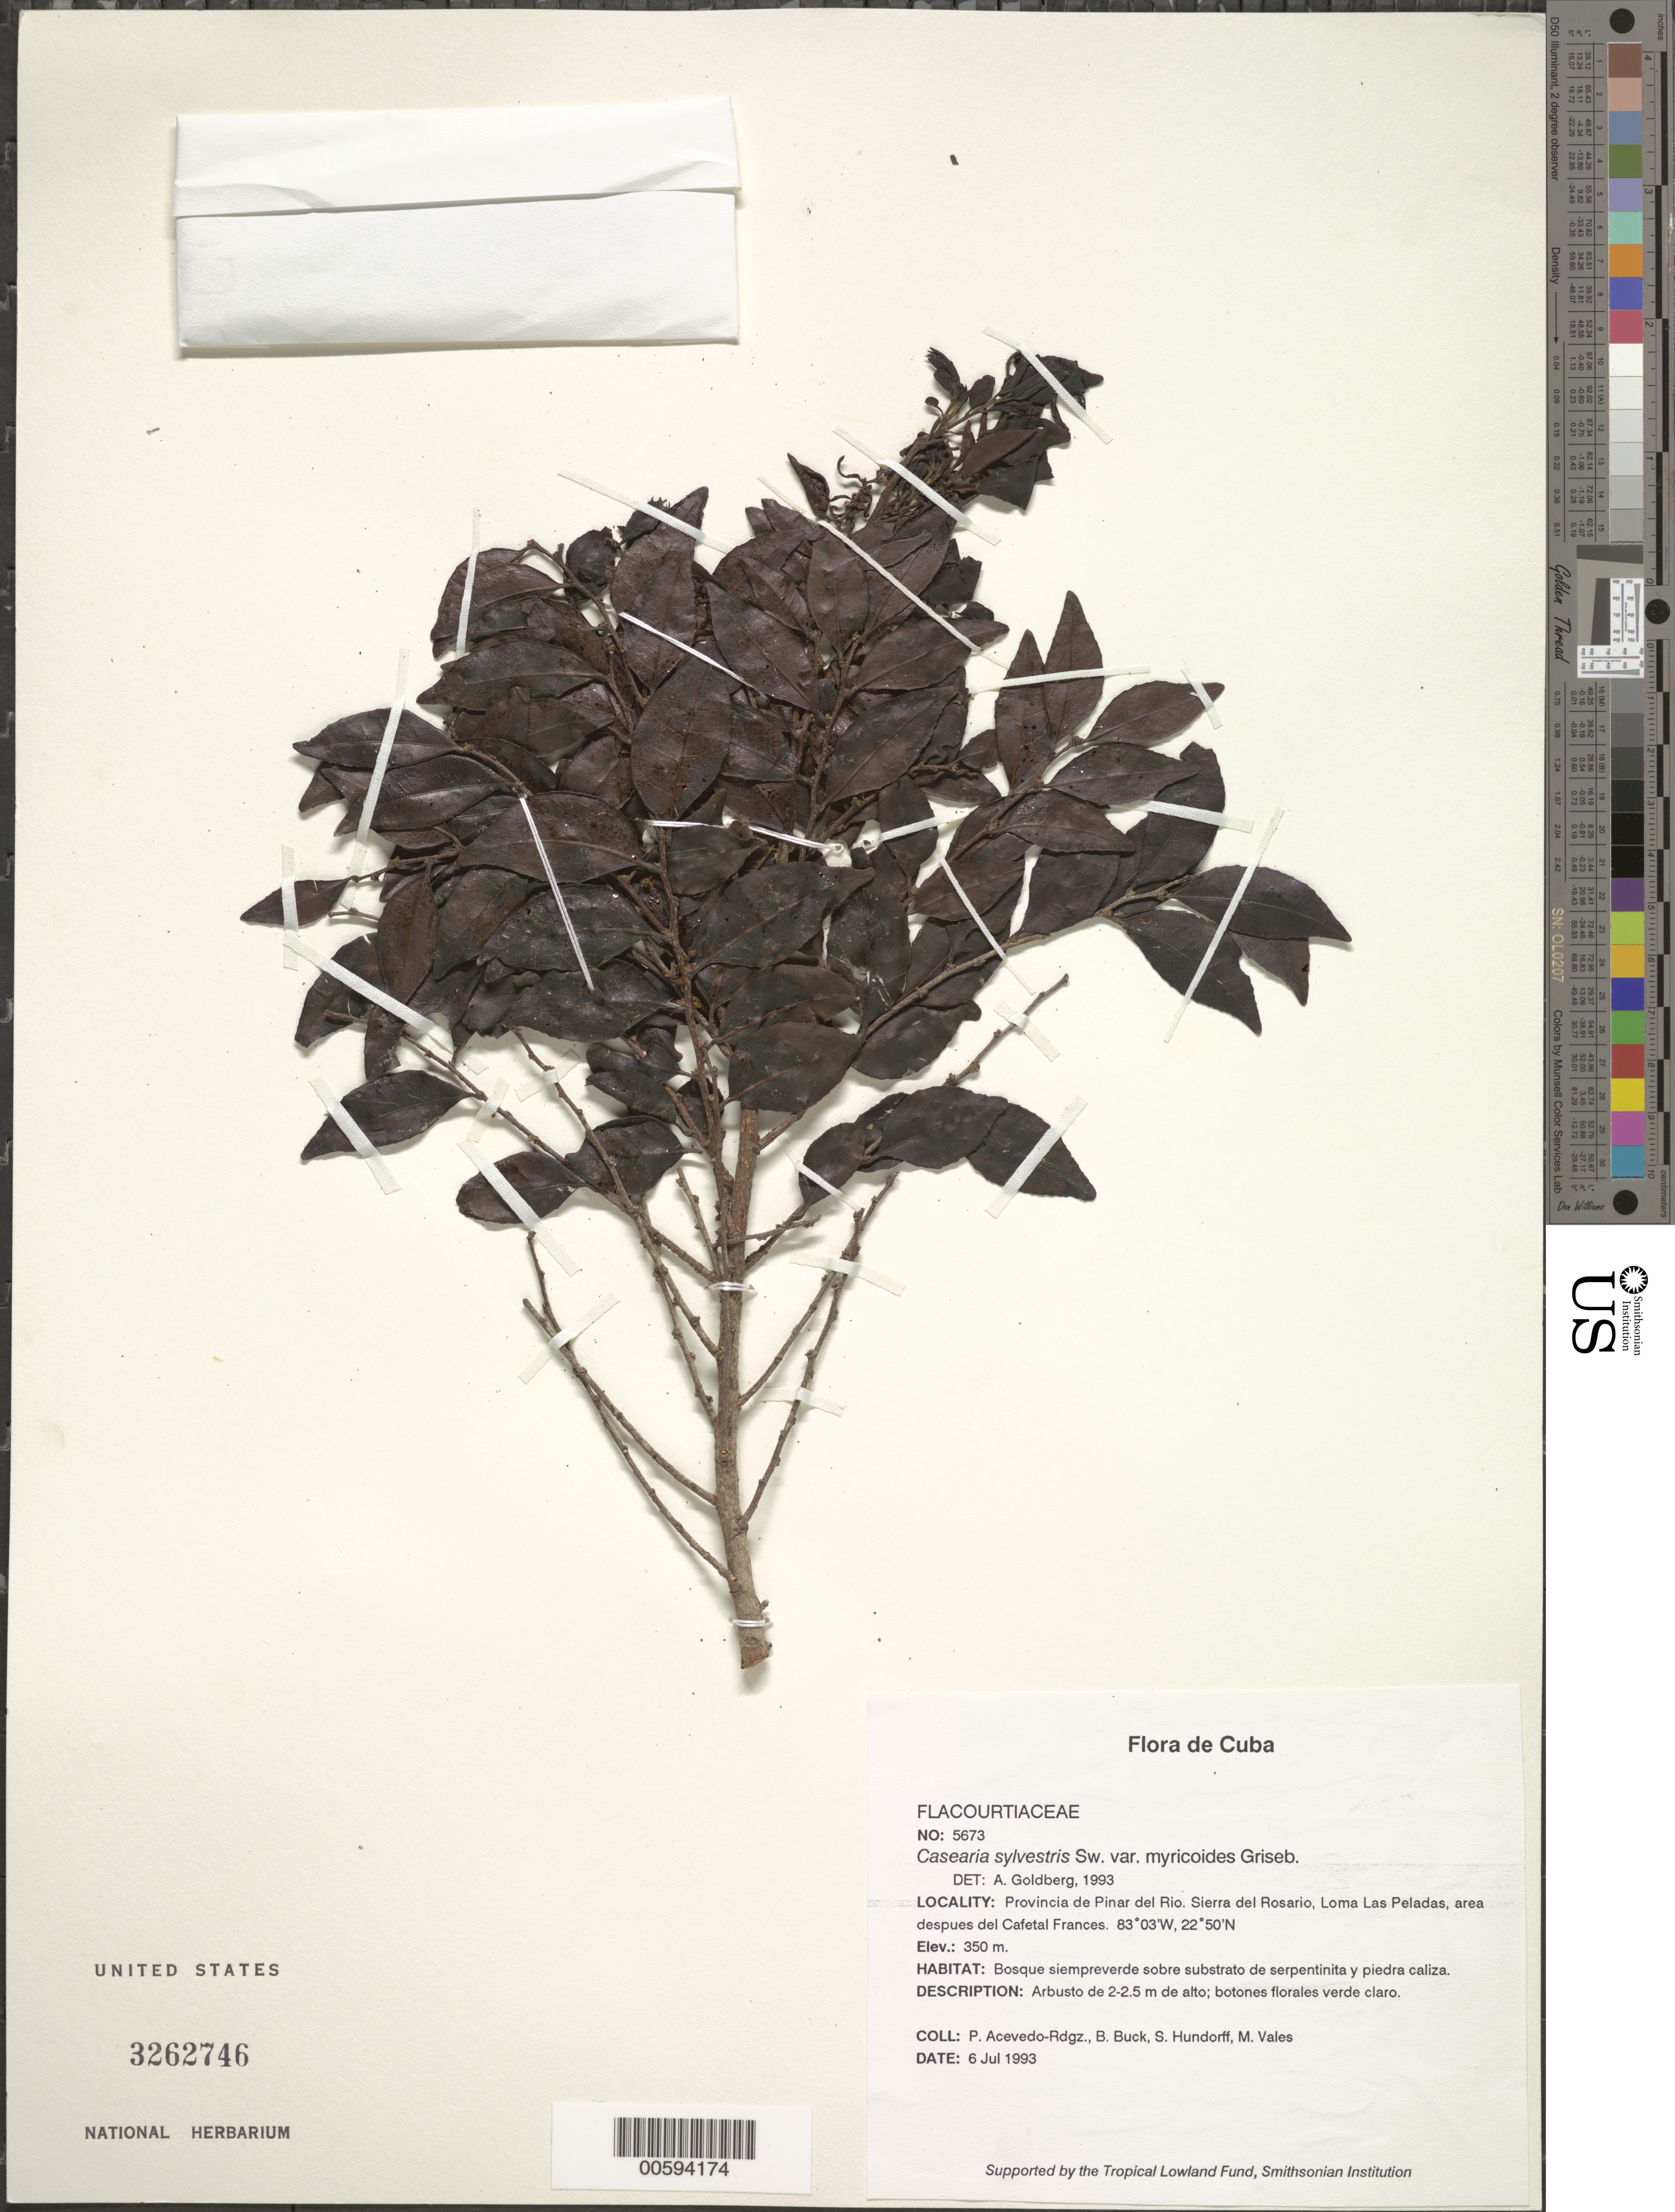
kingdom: Plantae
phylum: Tracheophyta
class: Magnoliopsida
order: Malpighiales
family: Salicaceae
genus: Casearia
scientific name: Casearia sylvestris var. myricoides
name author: Griseb.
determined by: Goldberg, Aaron, (US), NMNH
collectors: P. Acevedo-Rodr., B. Buck, S. Hundorf & M. Vales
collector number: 5673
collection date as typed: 06 Jul 1993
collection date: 1993-07-06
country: Cuba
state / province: Pinar del Rio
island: Cuba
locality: Provincia de Pinar del Río Sierra del Rosario, Loma Las Peladas, area despues del Cafetal Frances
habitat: Bosque siempreverde sobre substrato de serpentinita y piedra caliza.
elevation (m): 350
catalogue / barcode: US 3262746